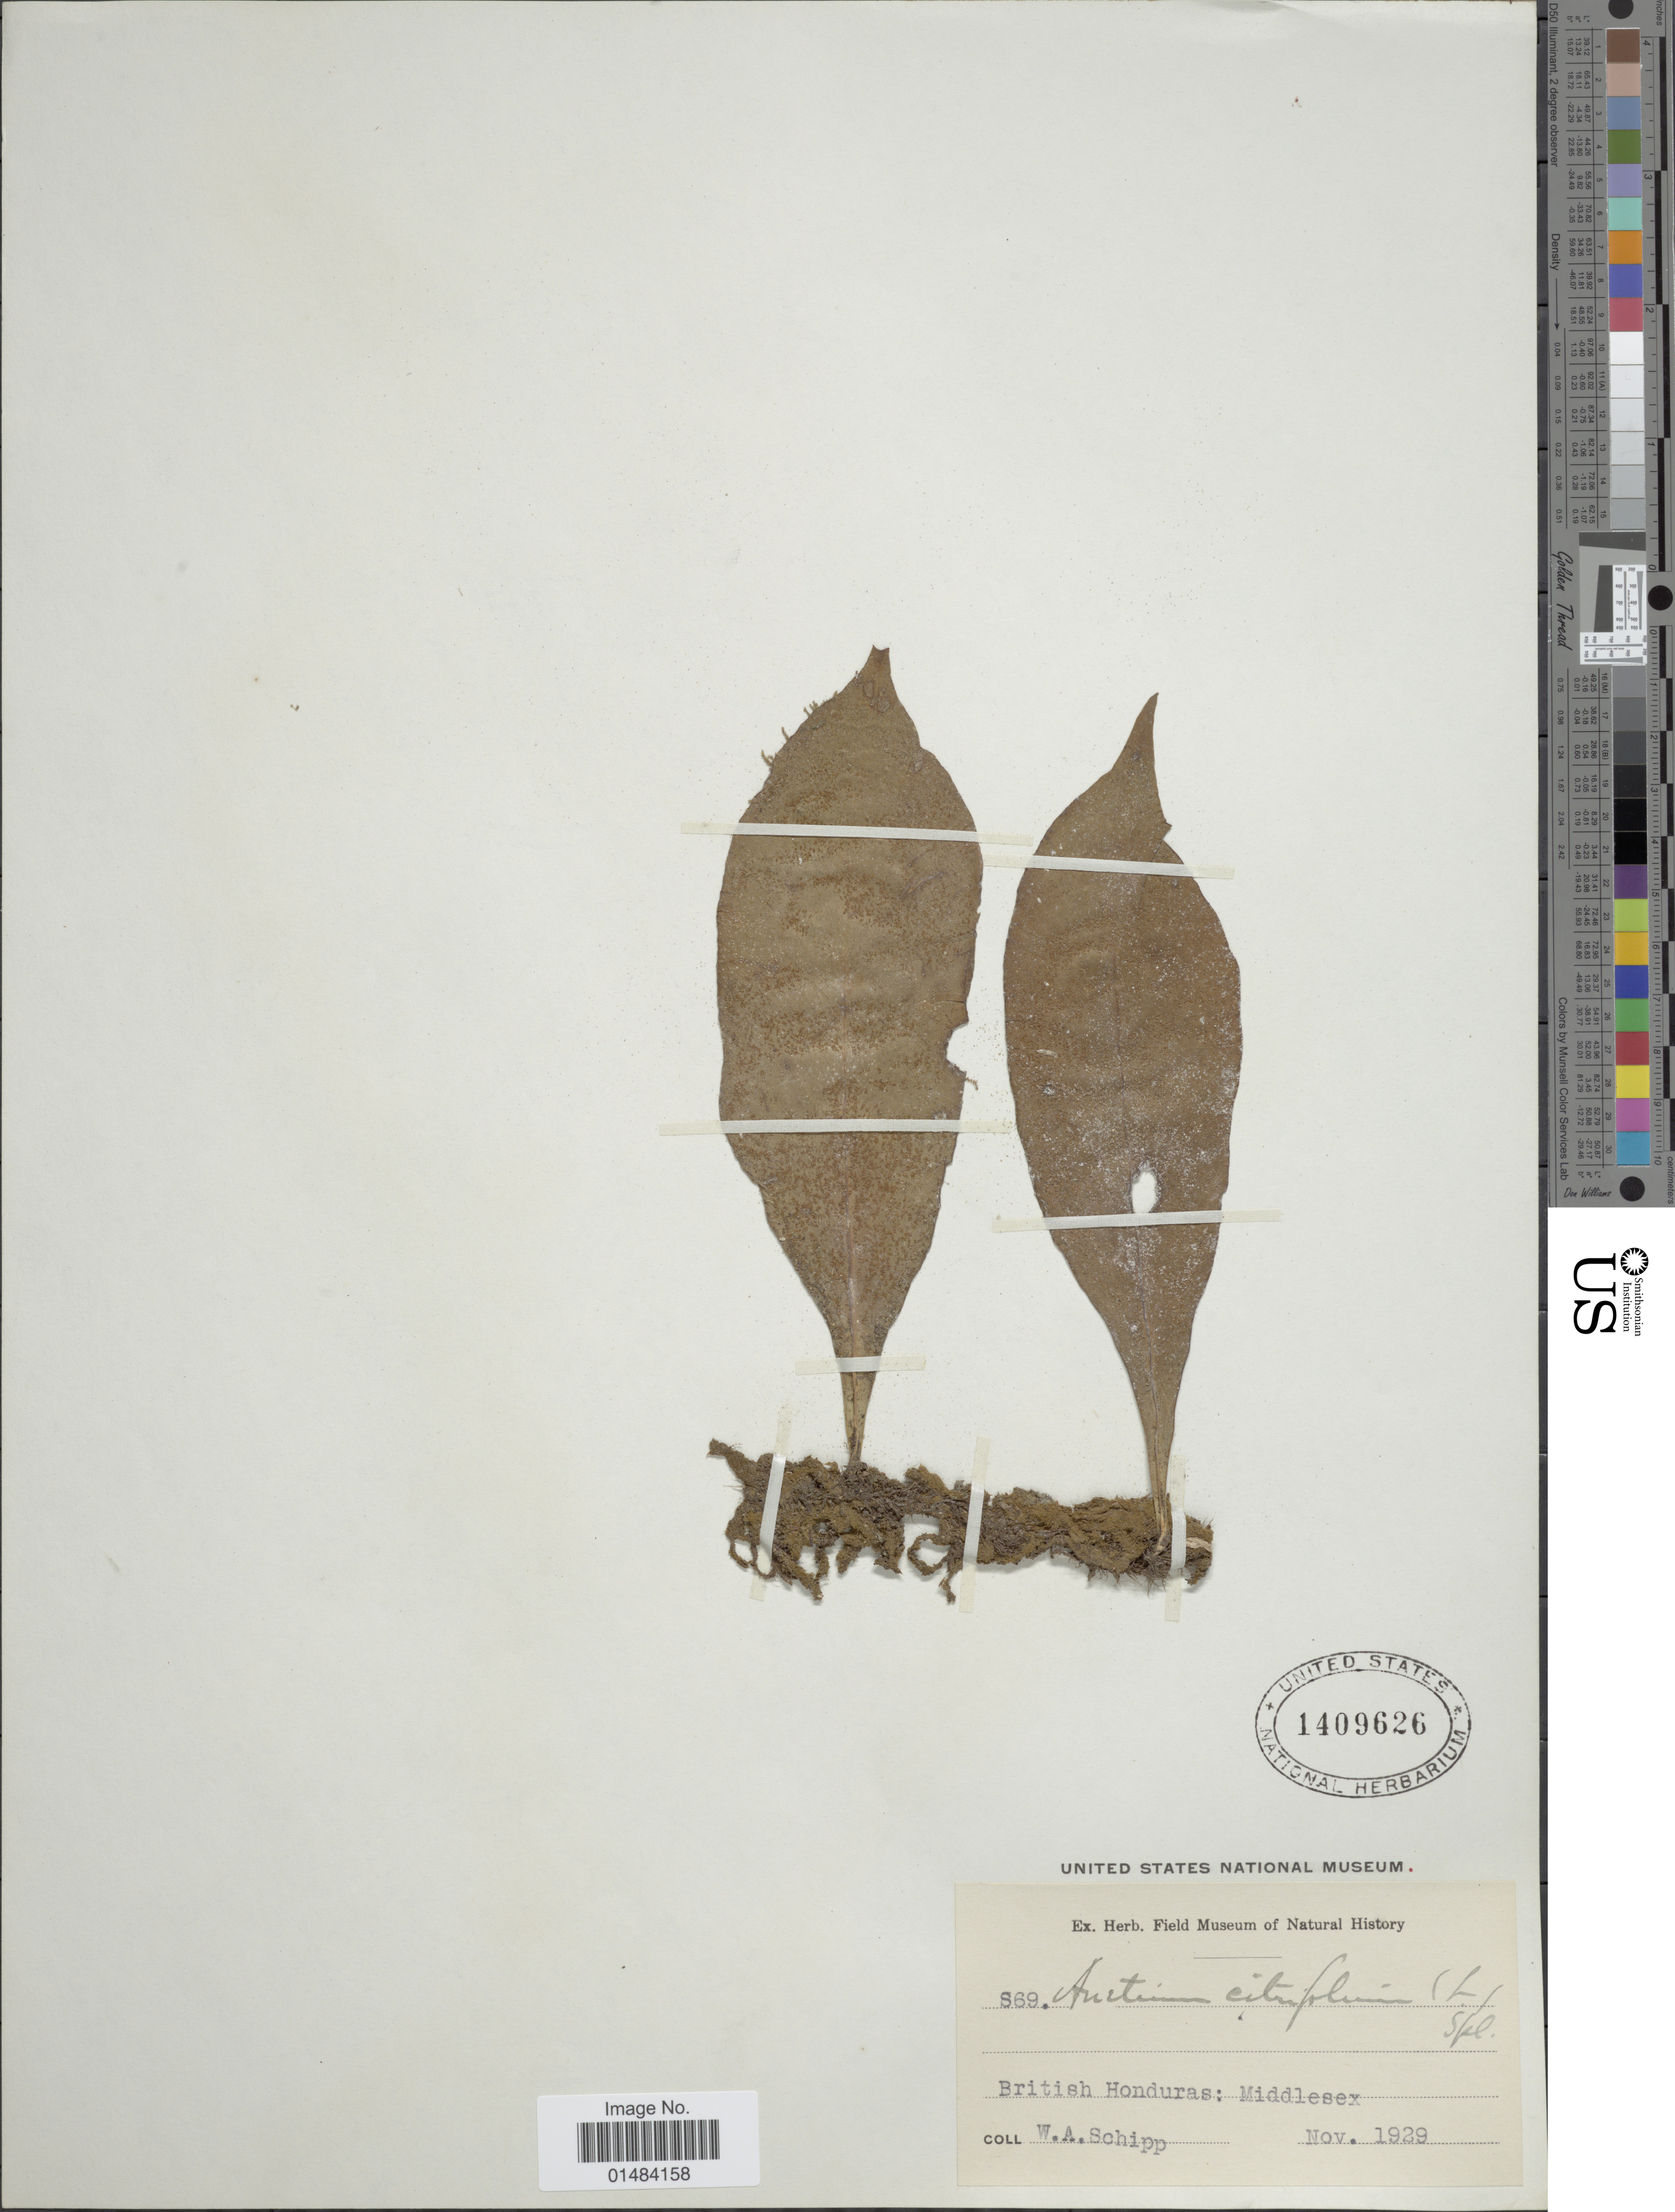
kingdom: Plantae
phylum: Tracheophyta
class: Polypodiopsida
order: Polypodiales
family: Pteridaceae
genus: Anetium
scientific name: Anetium citrifolium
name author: (L.) Splitg.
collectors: W. Schipp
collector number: S69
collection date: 1929-11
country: Belize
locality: British Honduras.: Middlesex.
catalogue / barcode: US 1409626